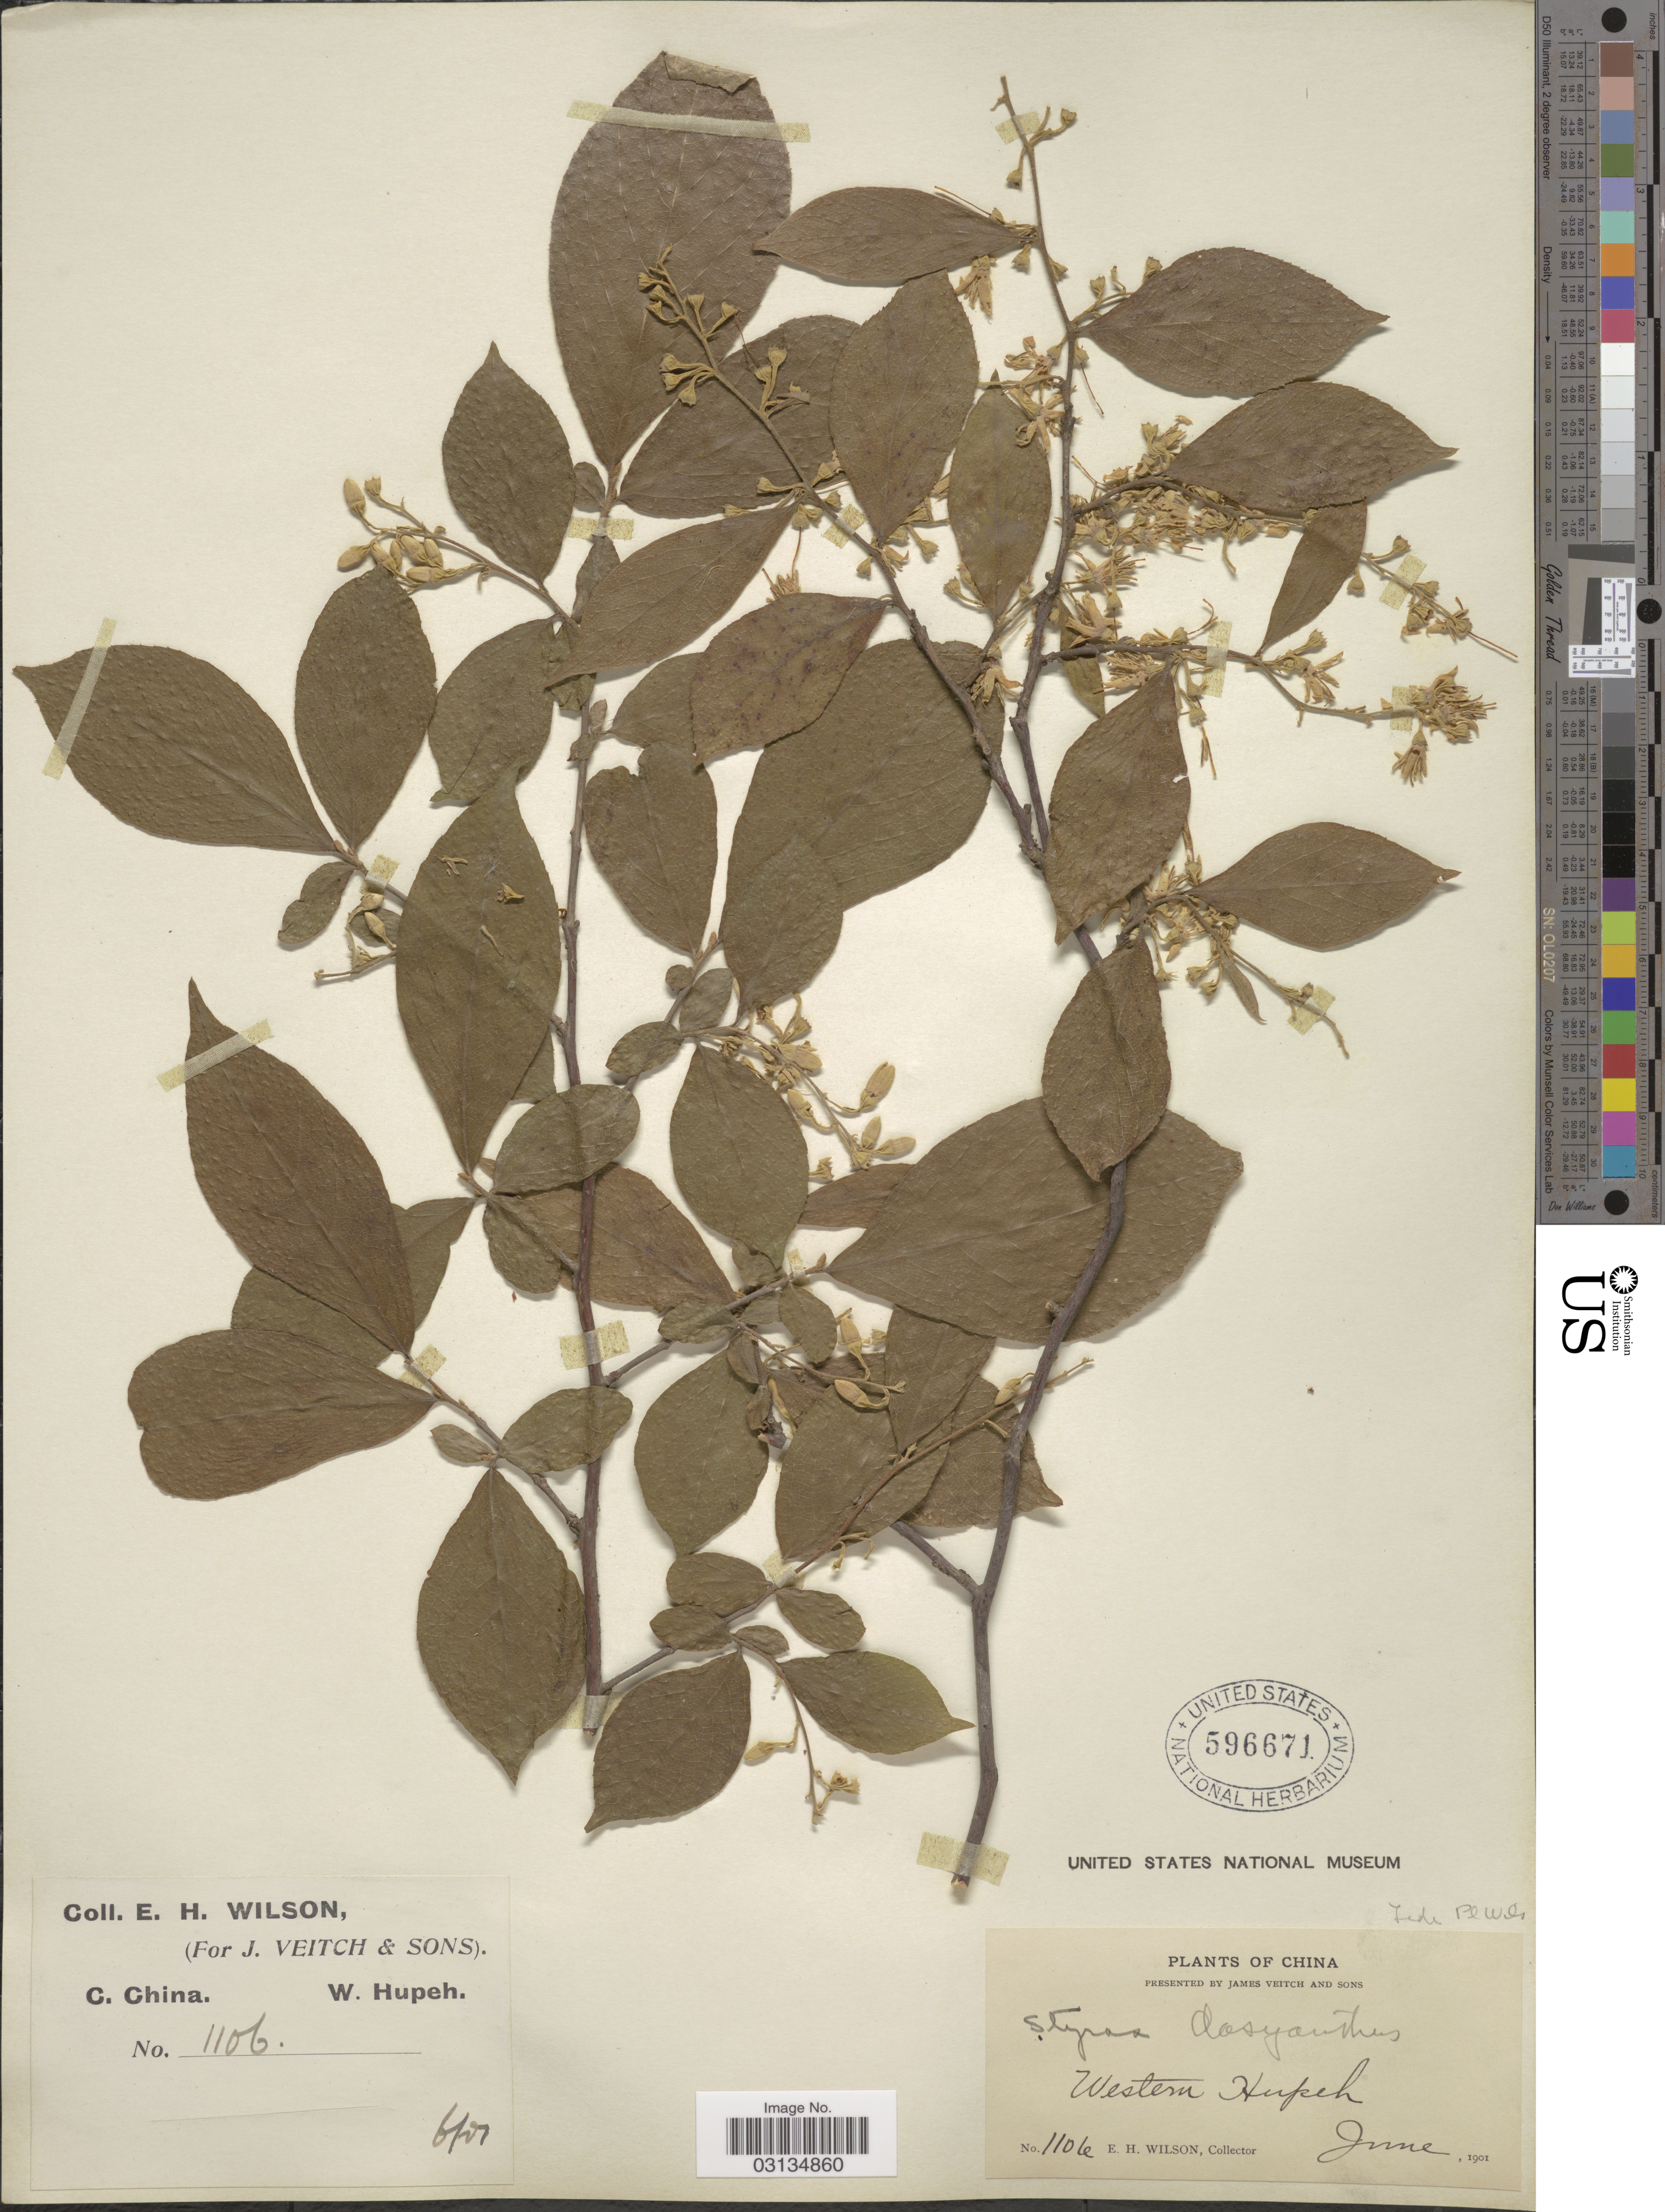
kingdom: Plantae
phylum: Tracheophyta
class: Magnoliopsida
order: Ericales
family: Styracaceae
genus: Styrax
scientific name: Styrax dasyanthus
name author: Perkins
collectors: E. Wilson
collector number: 1106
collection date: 1901-06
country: China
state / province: Hubei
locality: Western Hupeh. C. China.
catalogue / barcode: US 596671